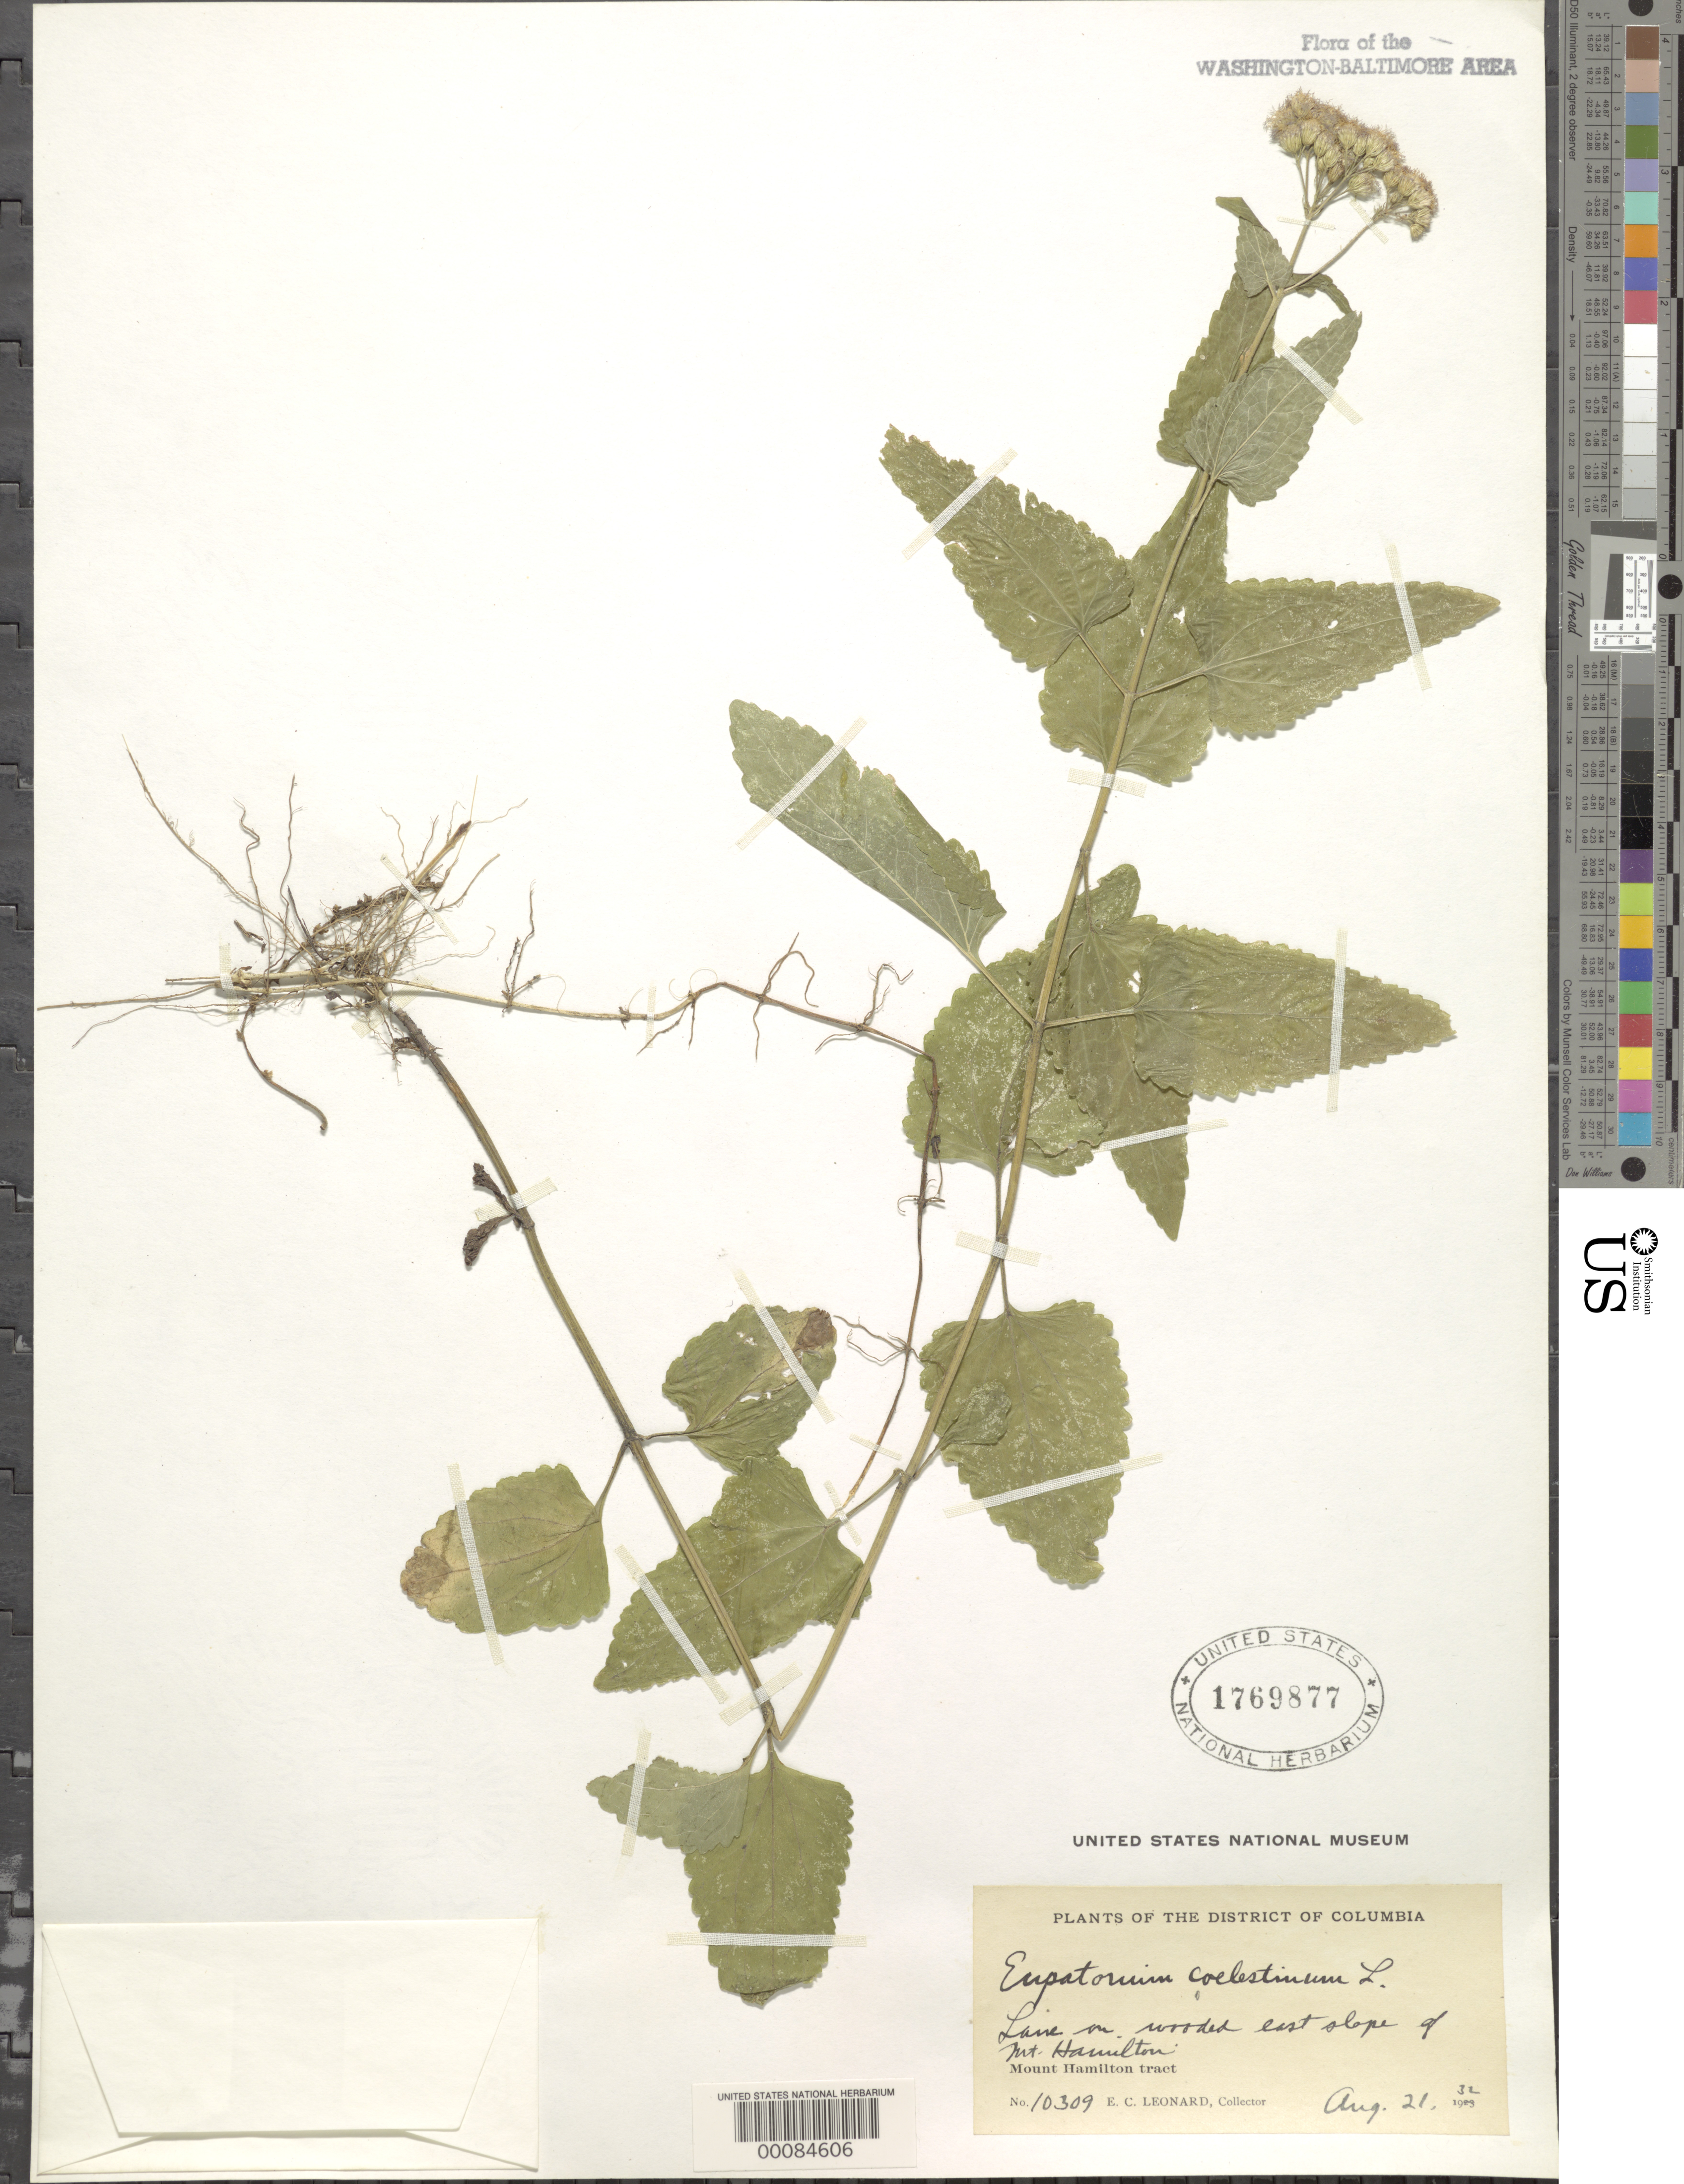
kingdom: Plantae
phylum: Tracheophyta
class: Magnoliopsida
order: Asterales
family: Asteraceae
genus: Conoclinium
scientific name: Conoclinium coelestinum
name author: (L.) DC.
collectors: E. C. Leonard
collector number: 10309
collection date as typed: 21 Aug 1932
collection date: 1932-08-21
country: United States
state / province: District of Columbia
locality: Mount Hamilton, east slope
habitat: Wooded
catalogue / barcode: US 1769877